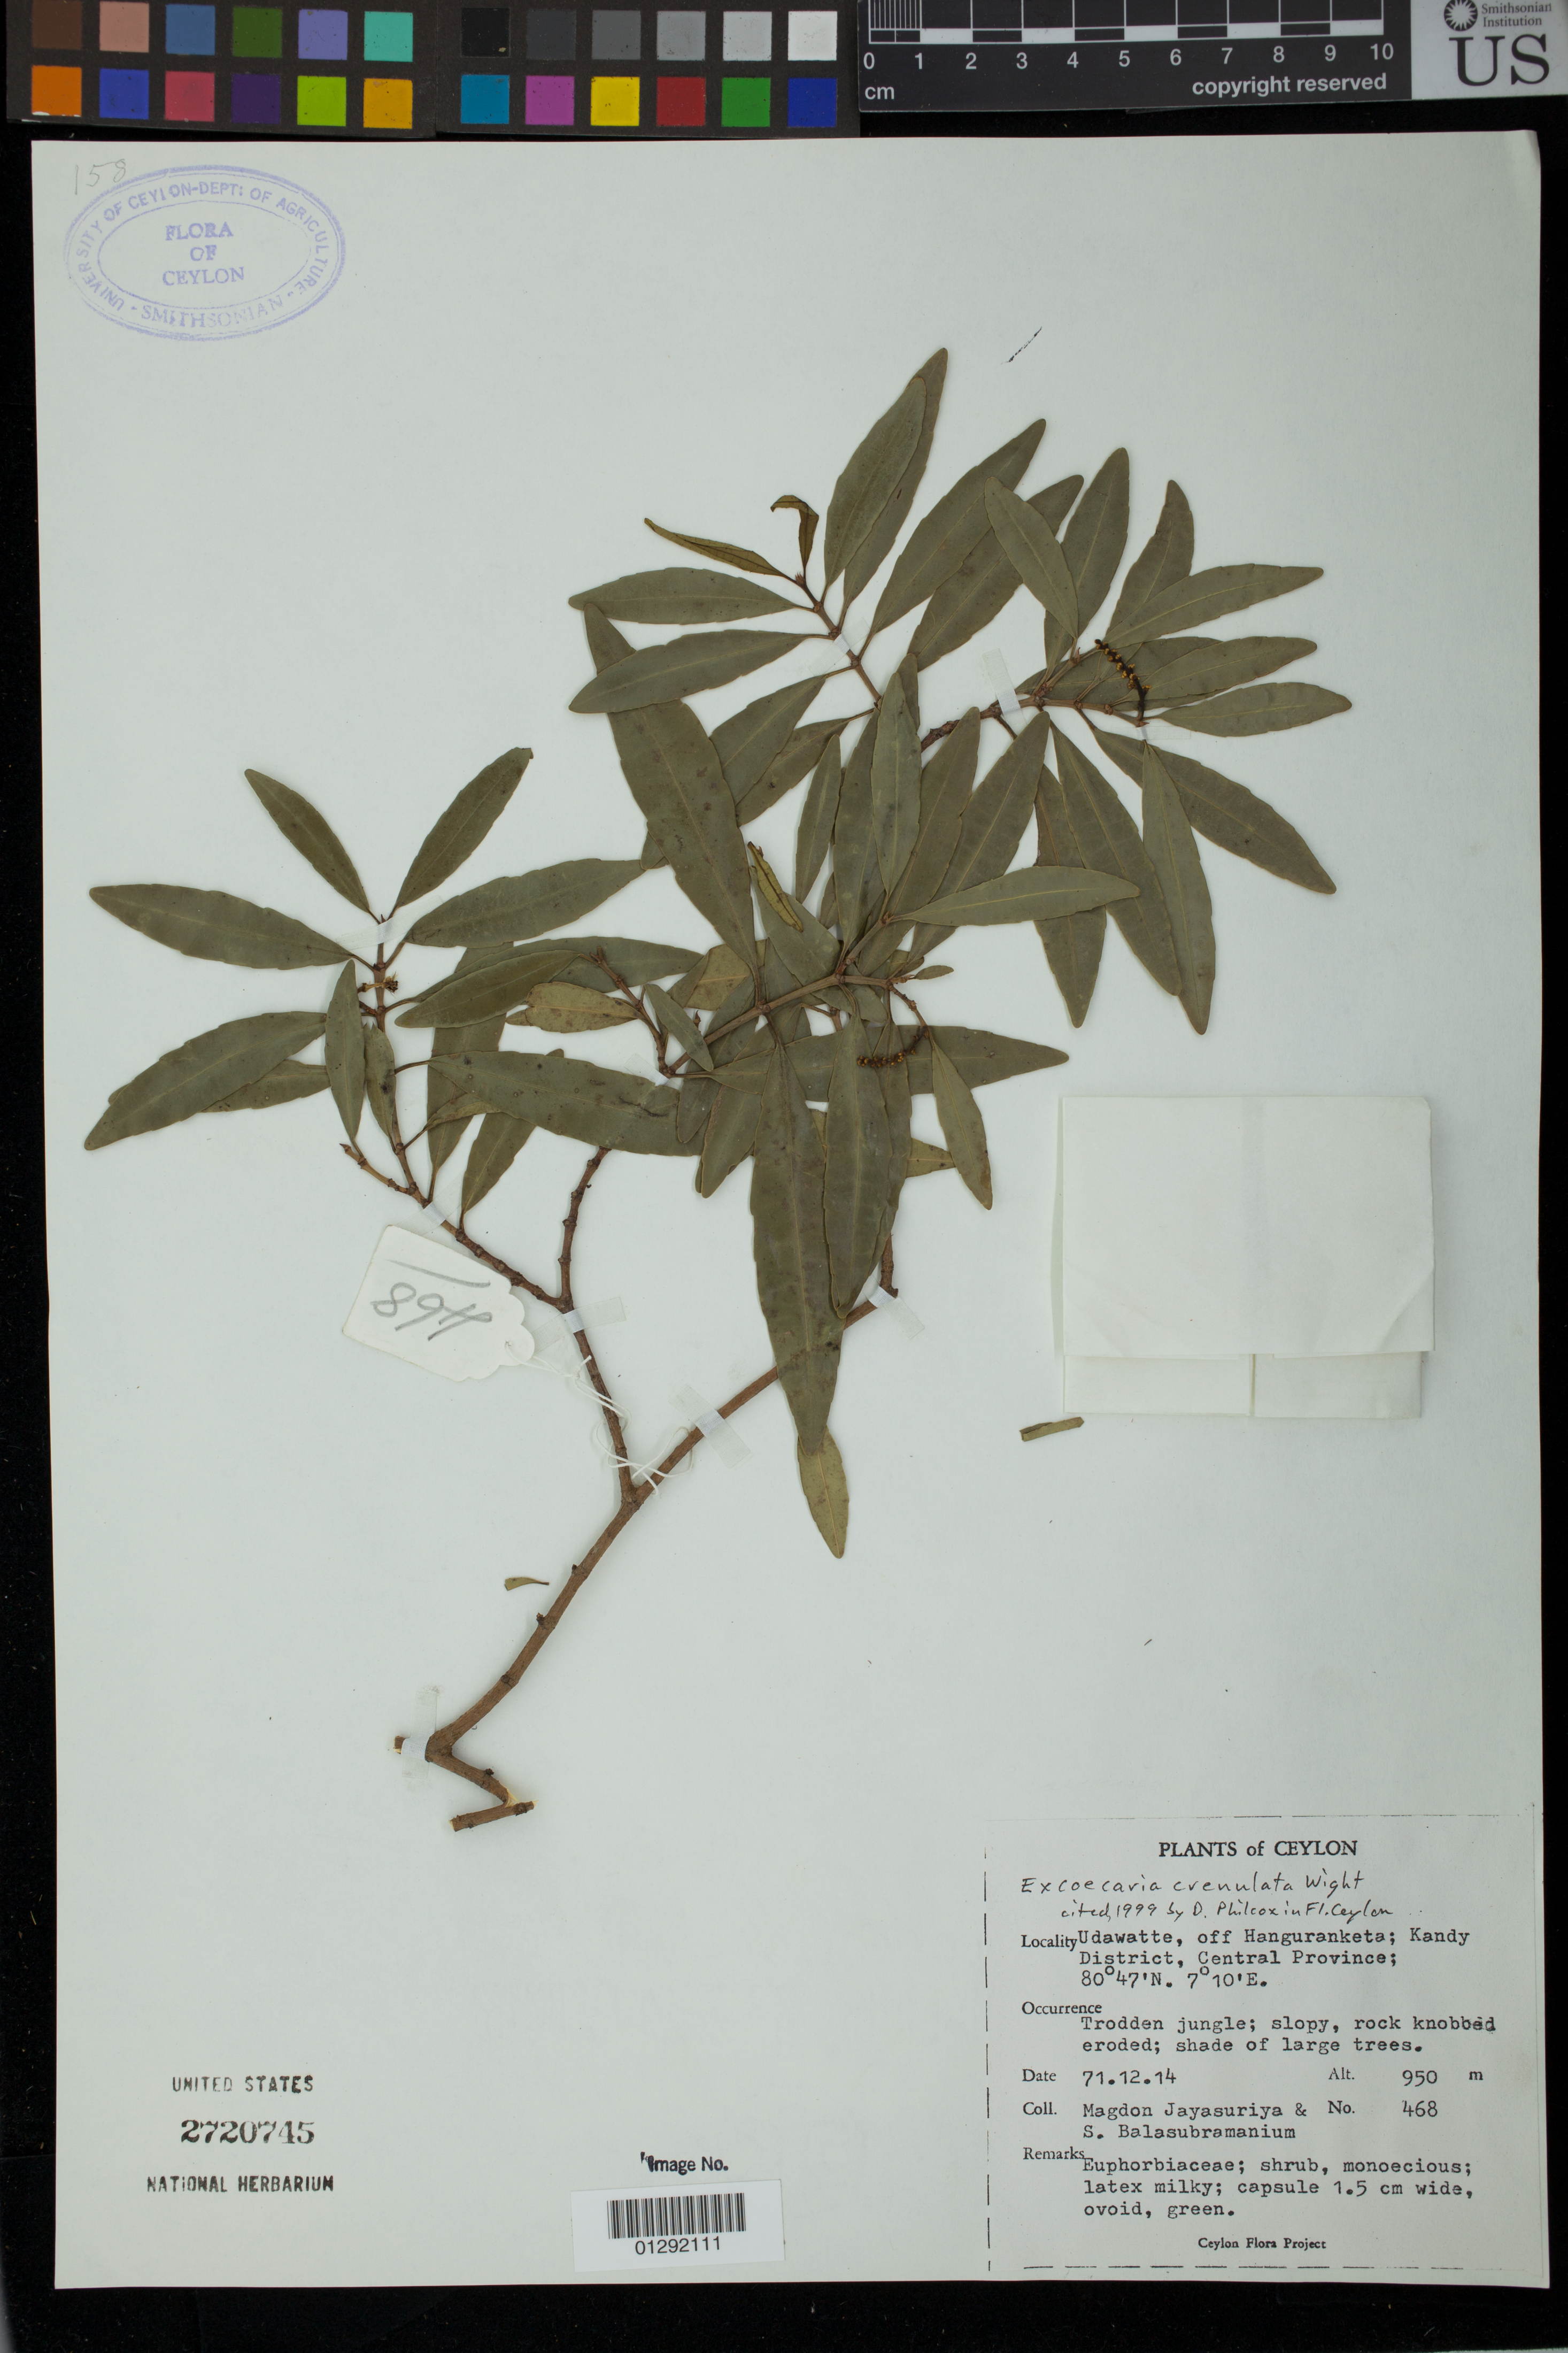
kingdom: Plantae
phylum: Tracheophyta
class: Magnoliopsida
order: Malpighiales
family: Euphorbiaceae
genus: Excoecaria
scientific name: Excoecaria crenulata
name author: Wight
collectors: A. H. Jayasuriya & S. Balasubramanium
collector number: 468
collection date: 1971-12-14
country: Sri Lanka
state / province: Central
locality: Ceylon: Udawatte, off Hanguranketa; Kandy District.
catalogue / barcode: US 2720745